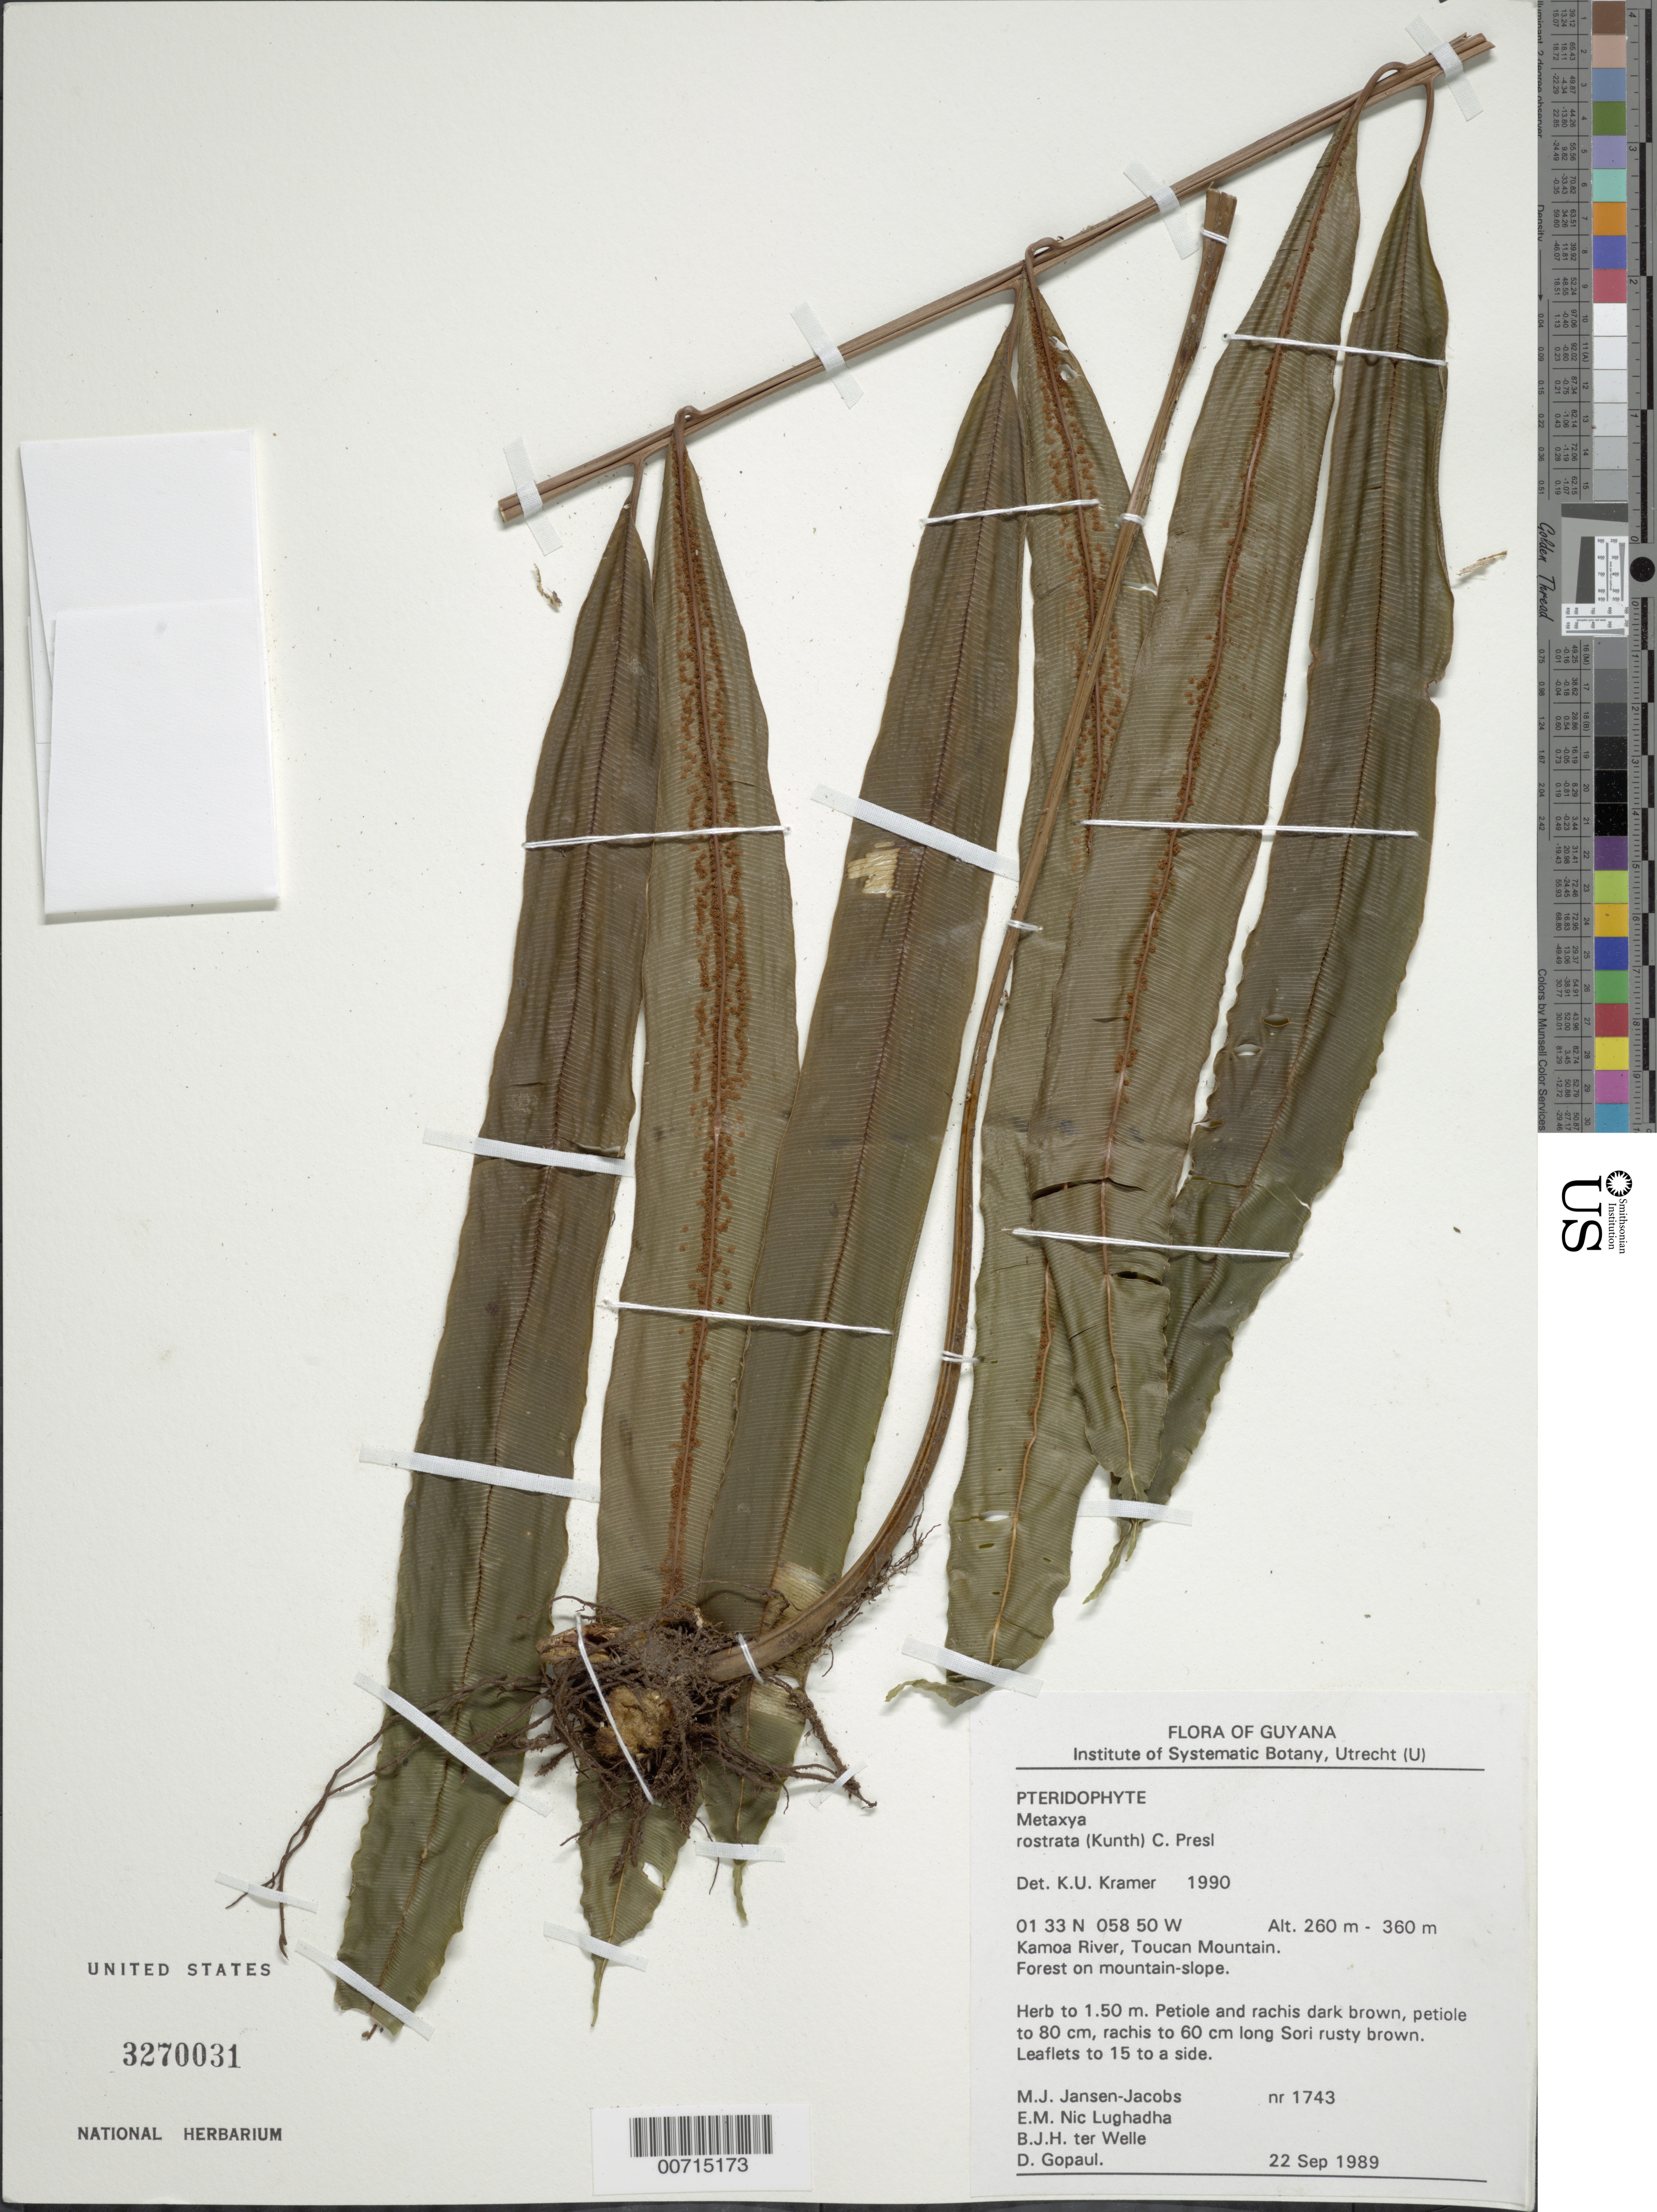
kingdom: Plantae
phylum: Tracheophyta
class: Polypodiopsida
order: Cyatheales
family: Metaxyaceae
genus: Metaxya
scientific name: Metaxya rostrata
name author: (Kunth) C. Presl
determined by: Kramer, K. U.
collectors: M. J. Jansen-Jacobs, E. Nic Lughadha, B. Welle & D. Gopaul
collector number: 1743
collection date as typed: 22-Sep-89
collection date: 1989-09-22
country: Guyana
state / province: U. Takutu-U. Essequibo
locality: Toucan Mountain, Kamoa River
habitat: Forest on mountain slope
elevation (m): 260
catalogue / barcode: US 3270031